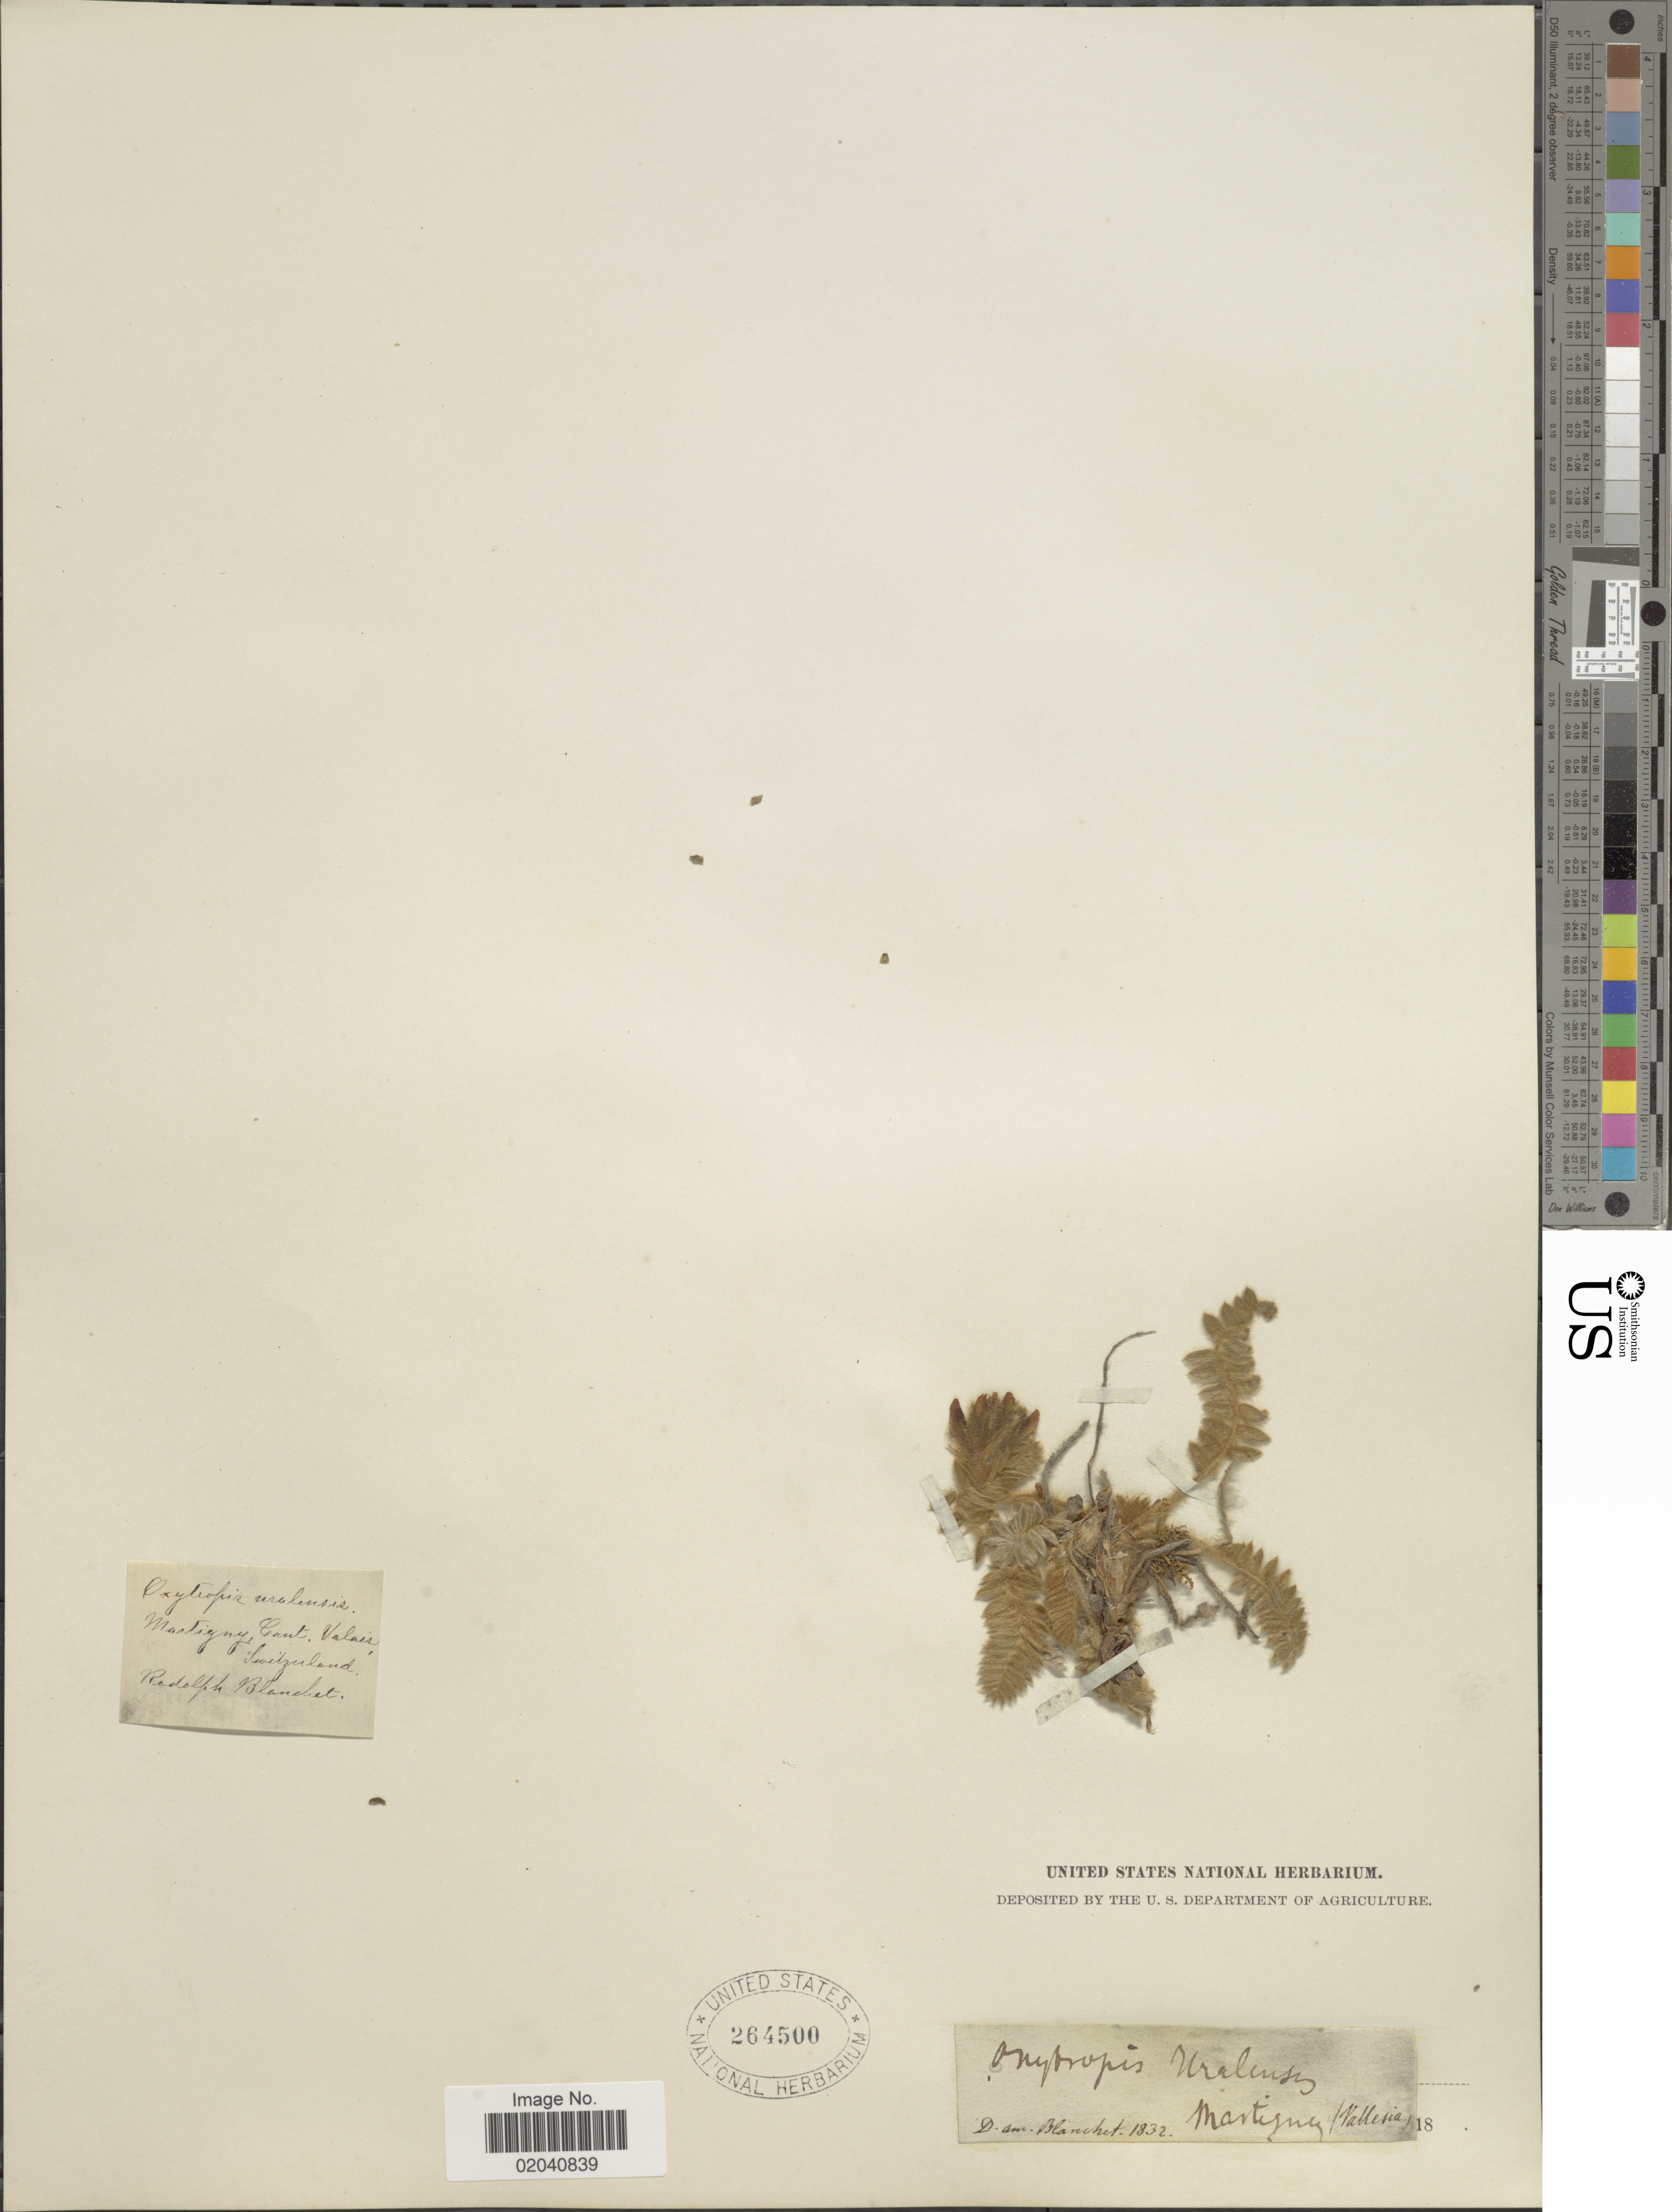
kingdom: Plantae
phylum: Tracheophyta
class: Magnoliopsida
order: Fabales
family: Fabaceae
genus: Oxytropis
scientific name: Oxytropis uralensis var. pumila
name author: Ledeb.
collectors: R. Blanchet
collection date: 1832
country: Switzerland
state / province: Valais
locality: Martigny, Cant, Valais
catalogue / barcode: US 264500